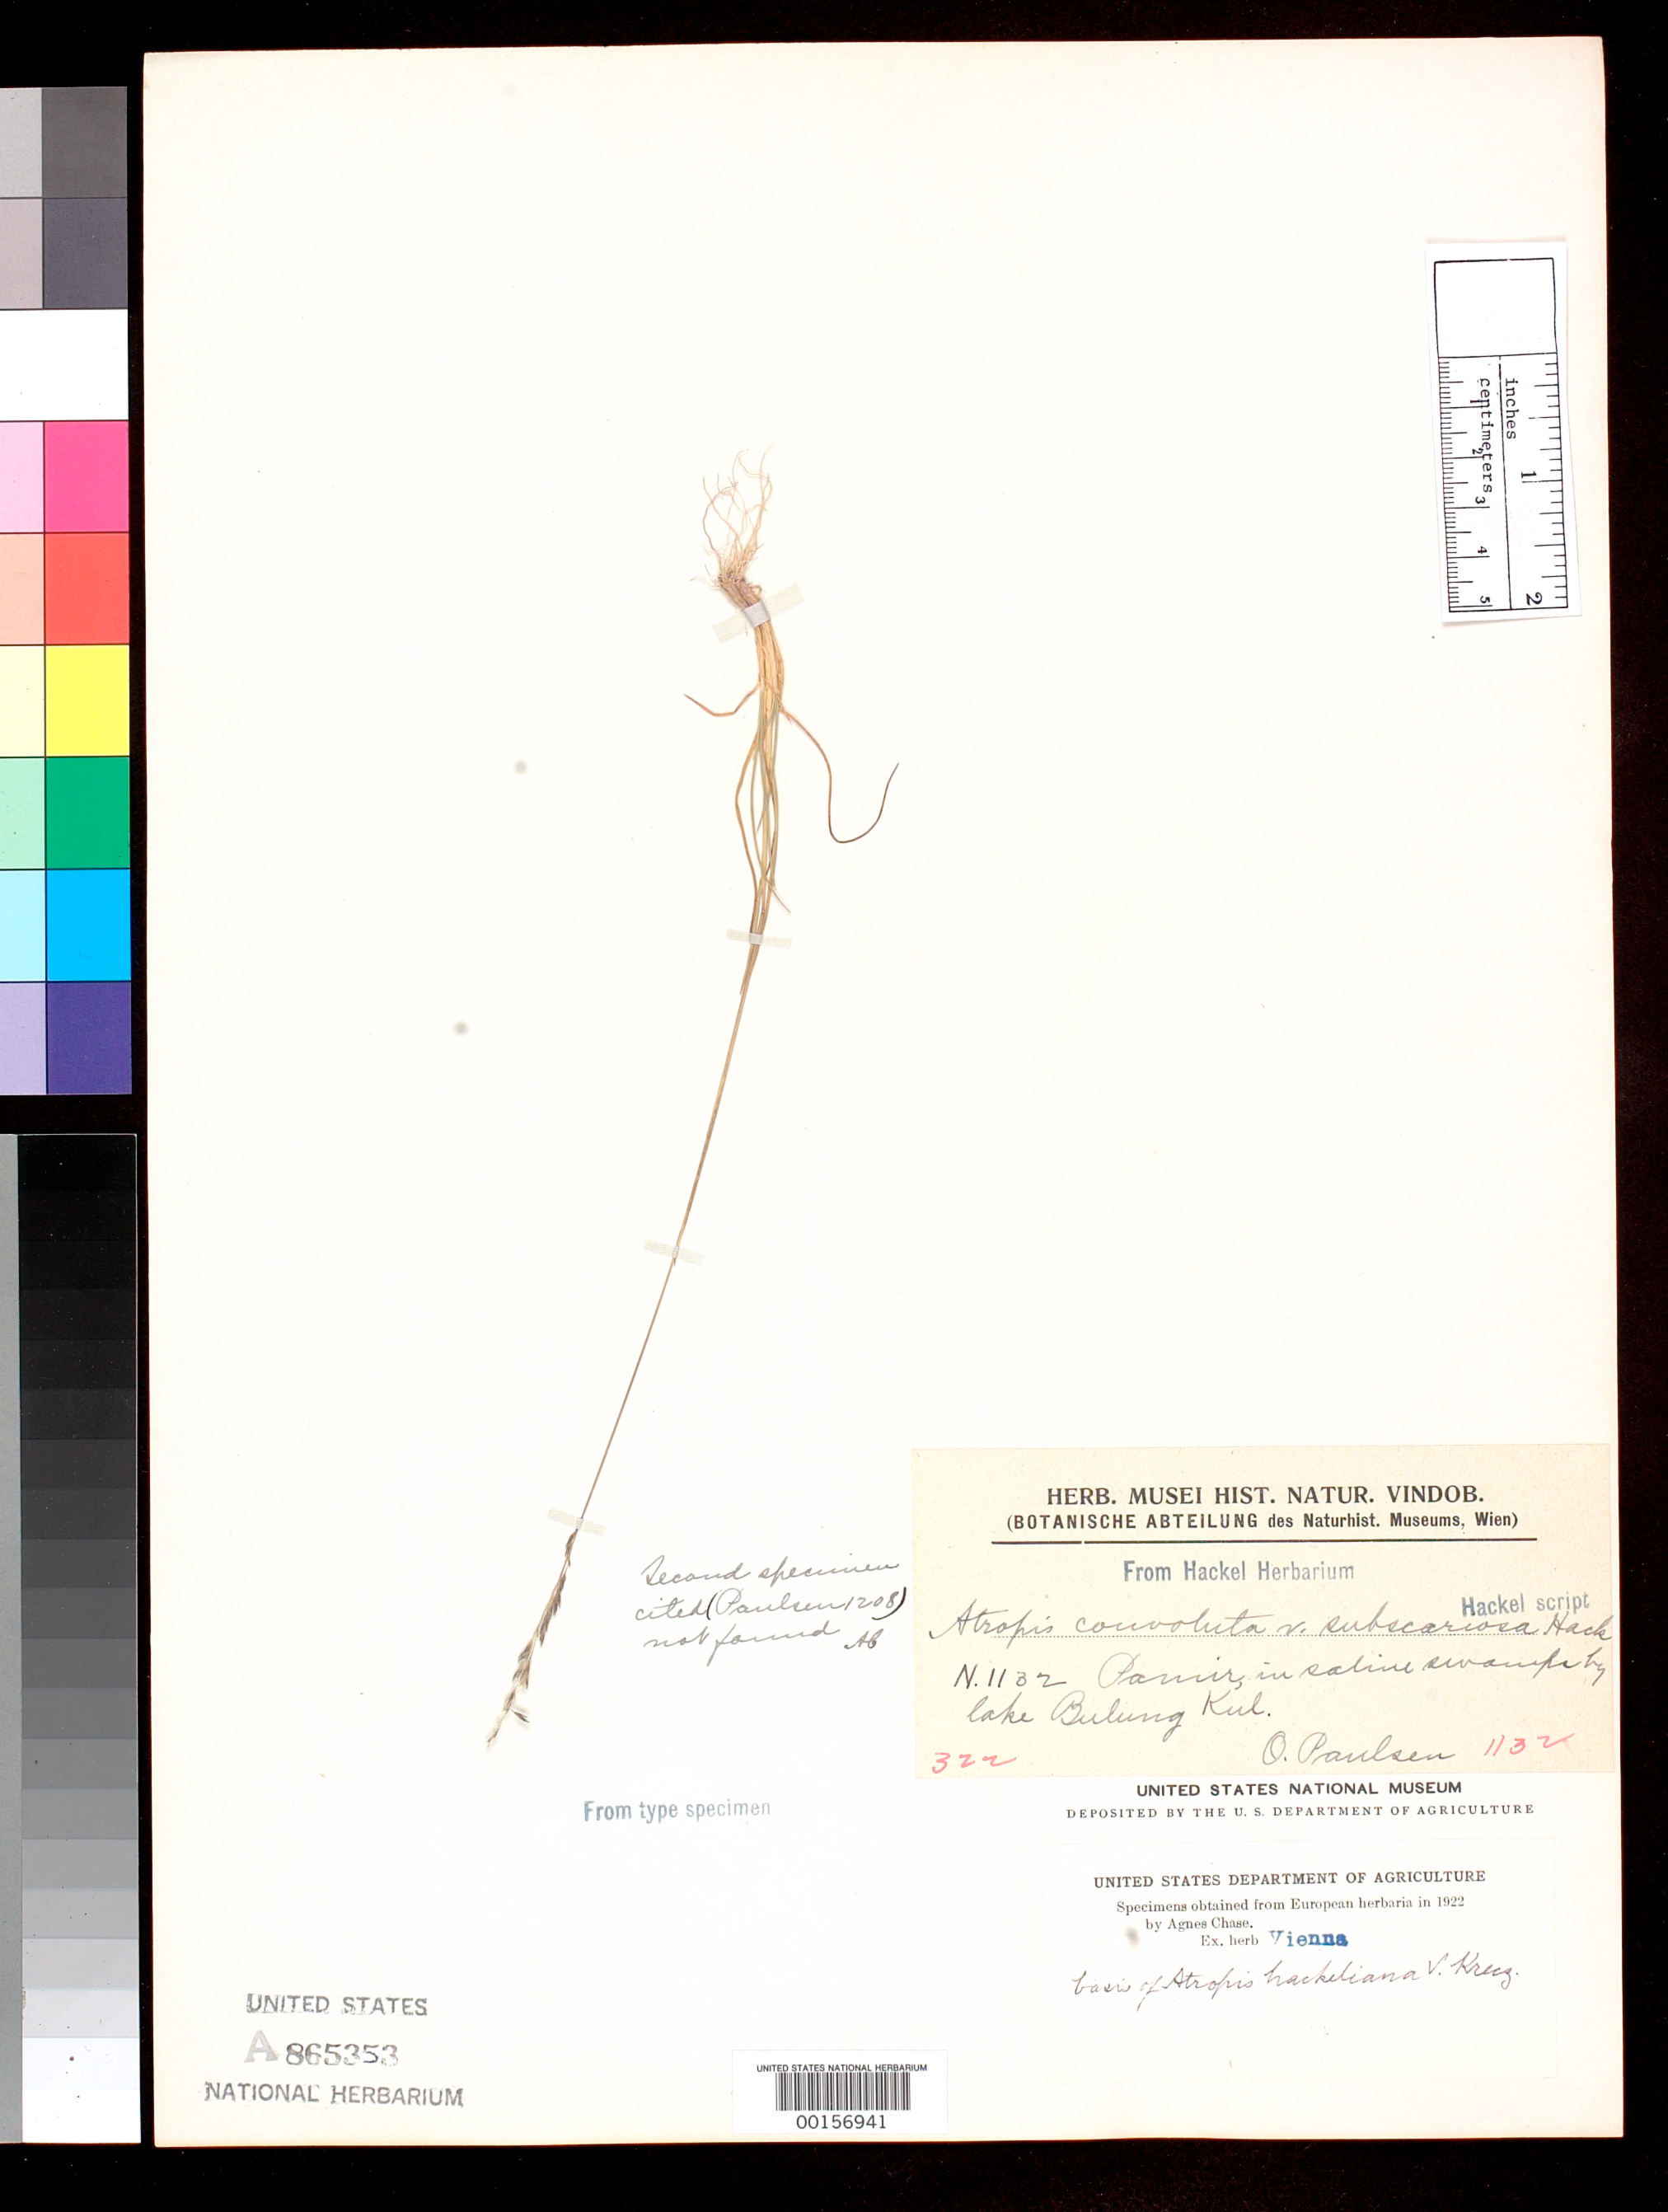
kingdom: Plantae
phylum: Tracheophyta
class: Liliopsida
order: Poales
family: Poaceae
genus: Atropis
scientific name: Atropis convoluta var. subscariosa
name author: Hack.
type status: Type Fragment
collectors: O. Paulsen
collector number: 1132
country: India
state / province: Jammu and Kashmir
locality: Pamir, in Saline swamps by Lake Bulung.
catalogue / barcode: US 865353A